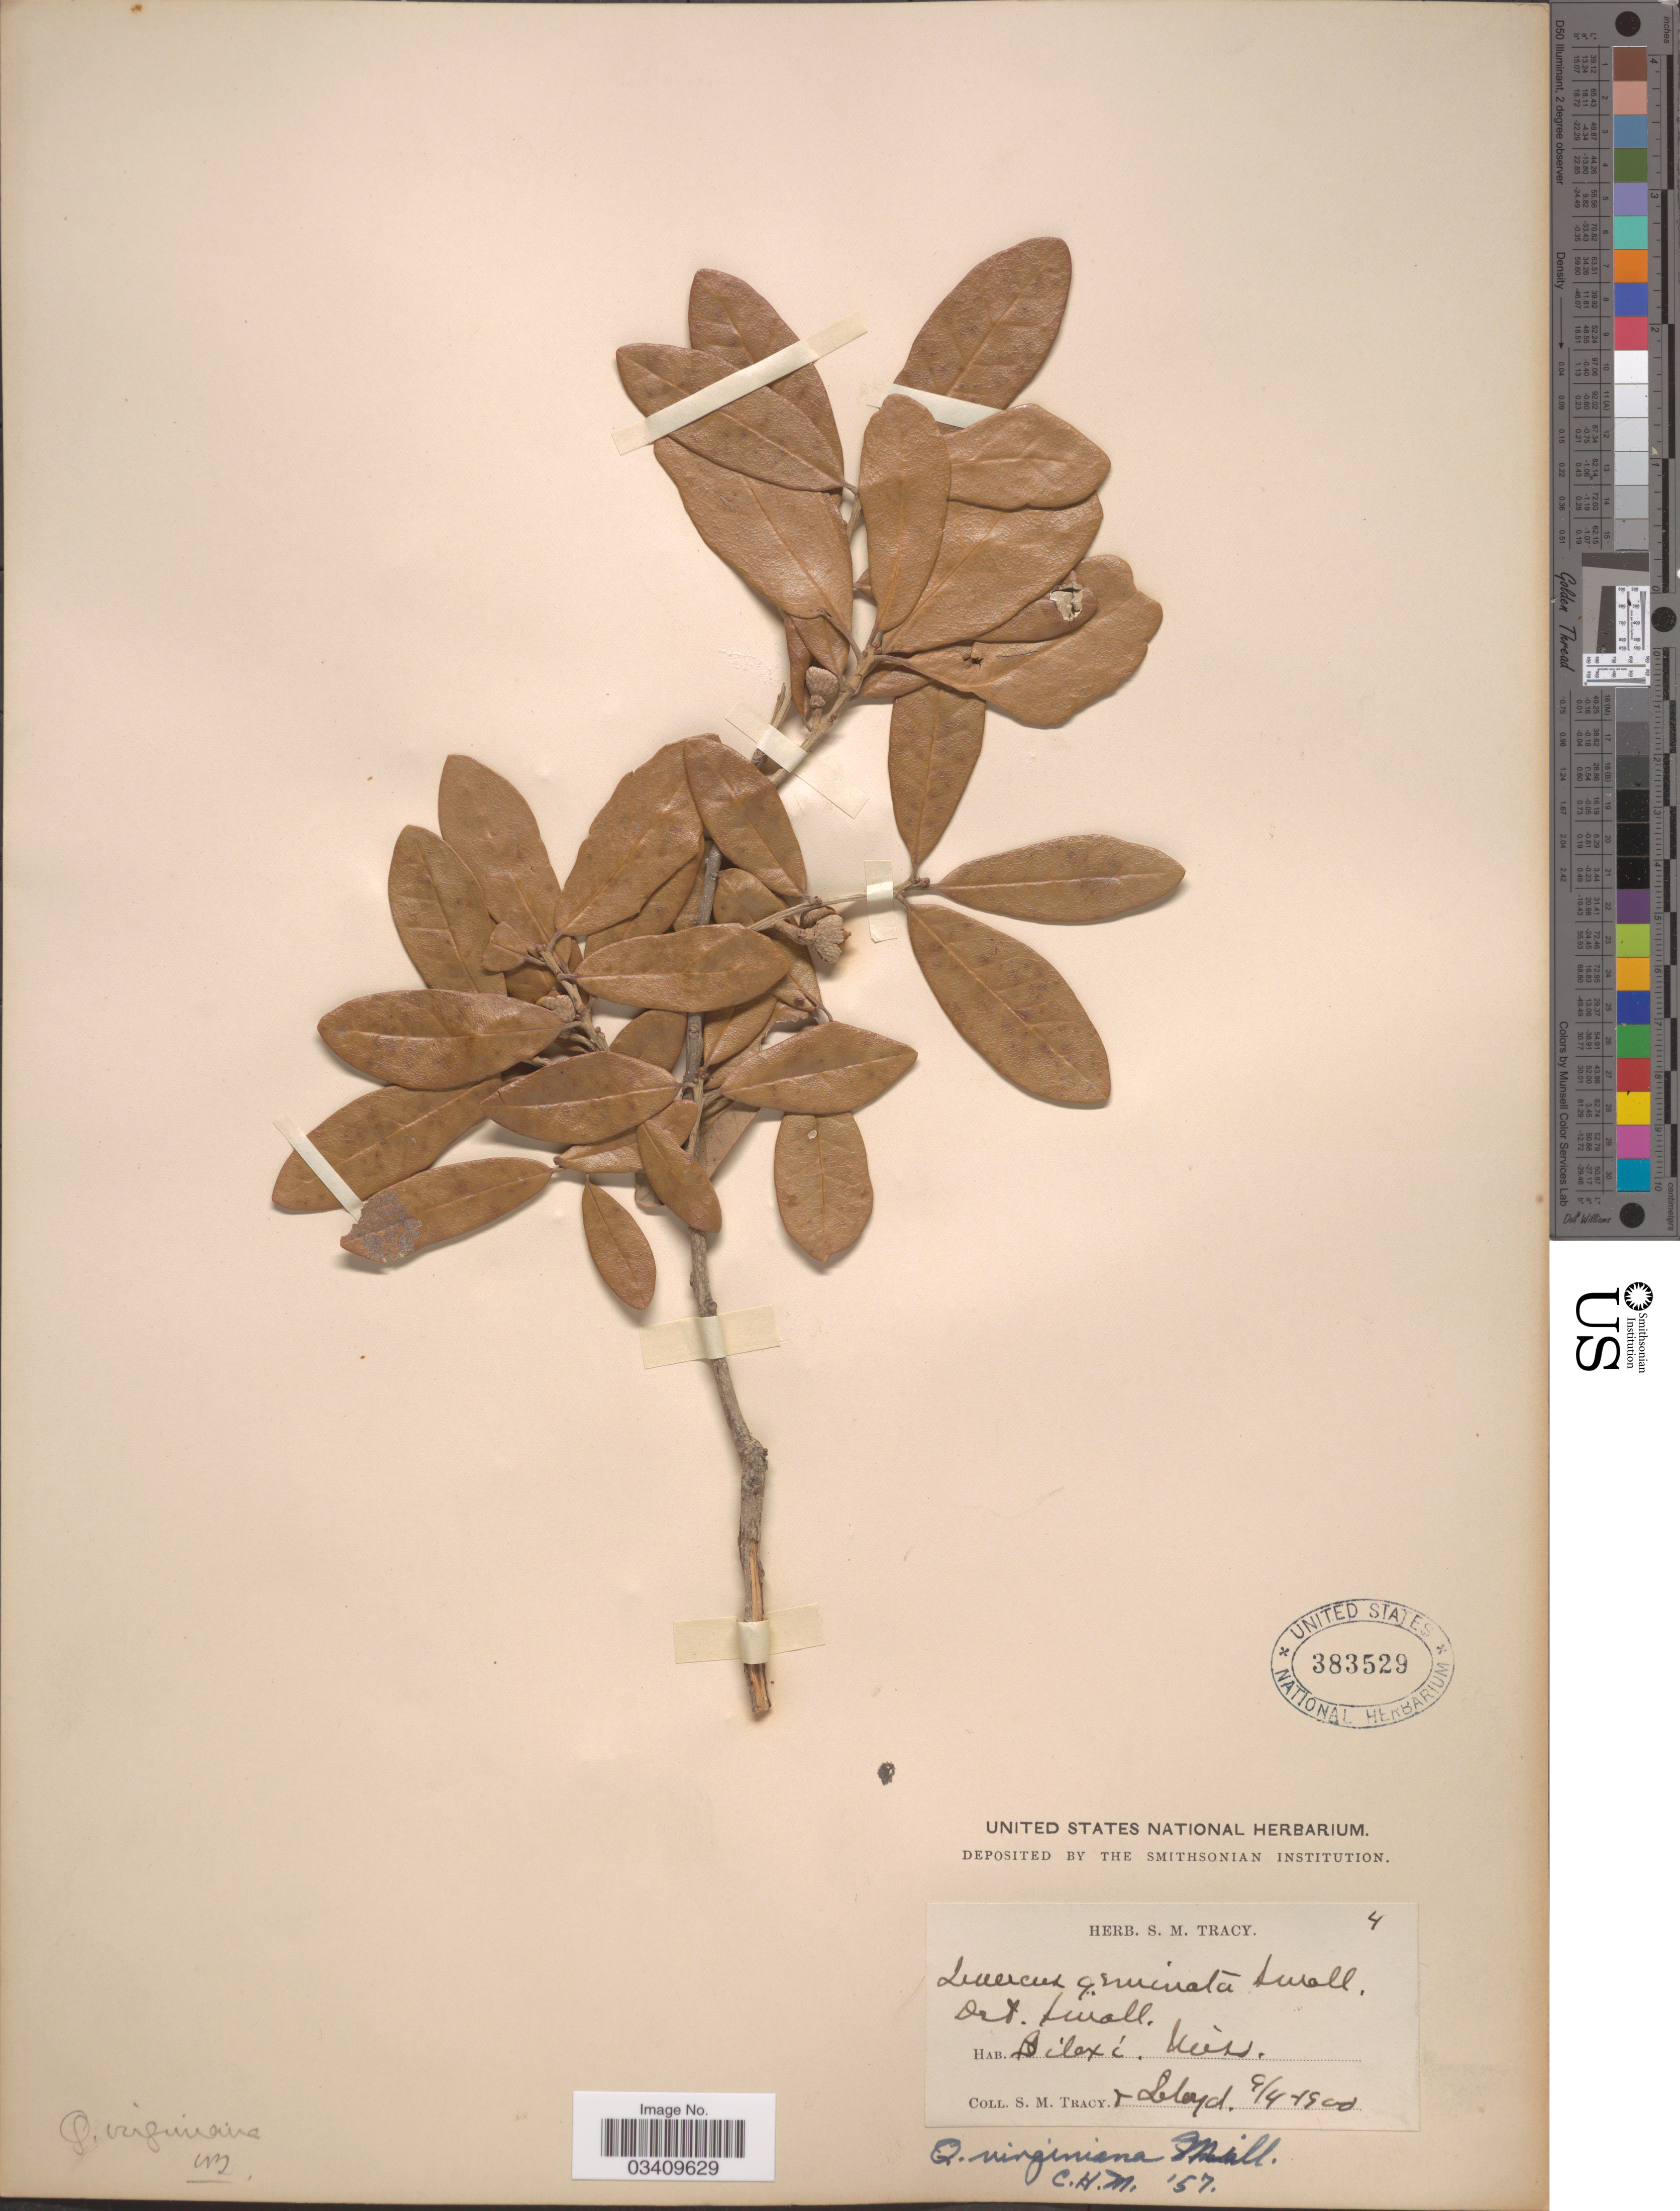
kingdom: Plantae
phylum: Tracheophyta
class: Magnoliopsida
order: Fagales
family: Fagaceae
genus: Quercus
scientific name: Quercus virginiana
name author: Mill.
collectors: S. M. Tracy & -- Lloyd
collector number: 4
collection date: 1900-09-04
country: United States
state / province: Mississippi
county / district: Harrison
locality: Biloxi.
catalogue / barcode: US 383529